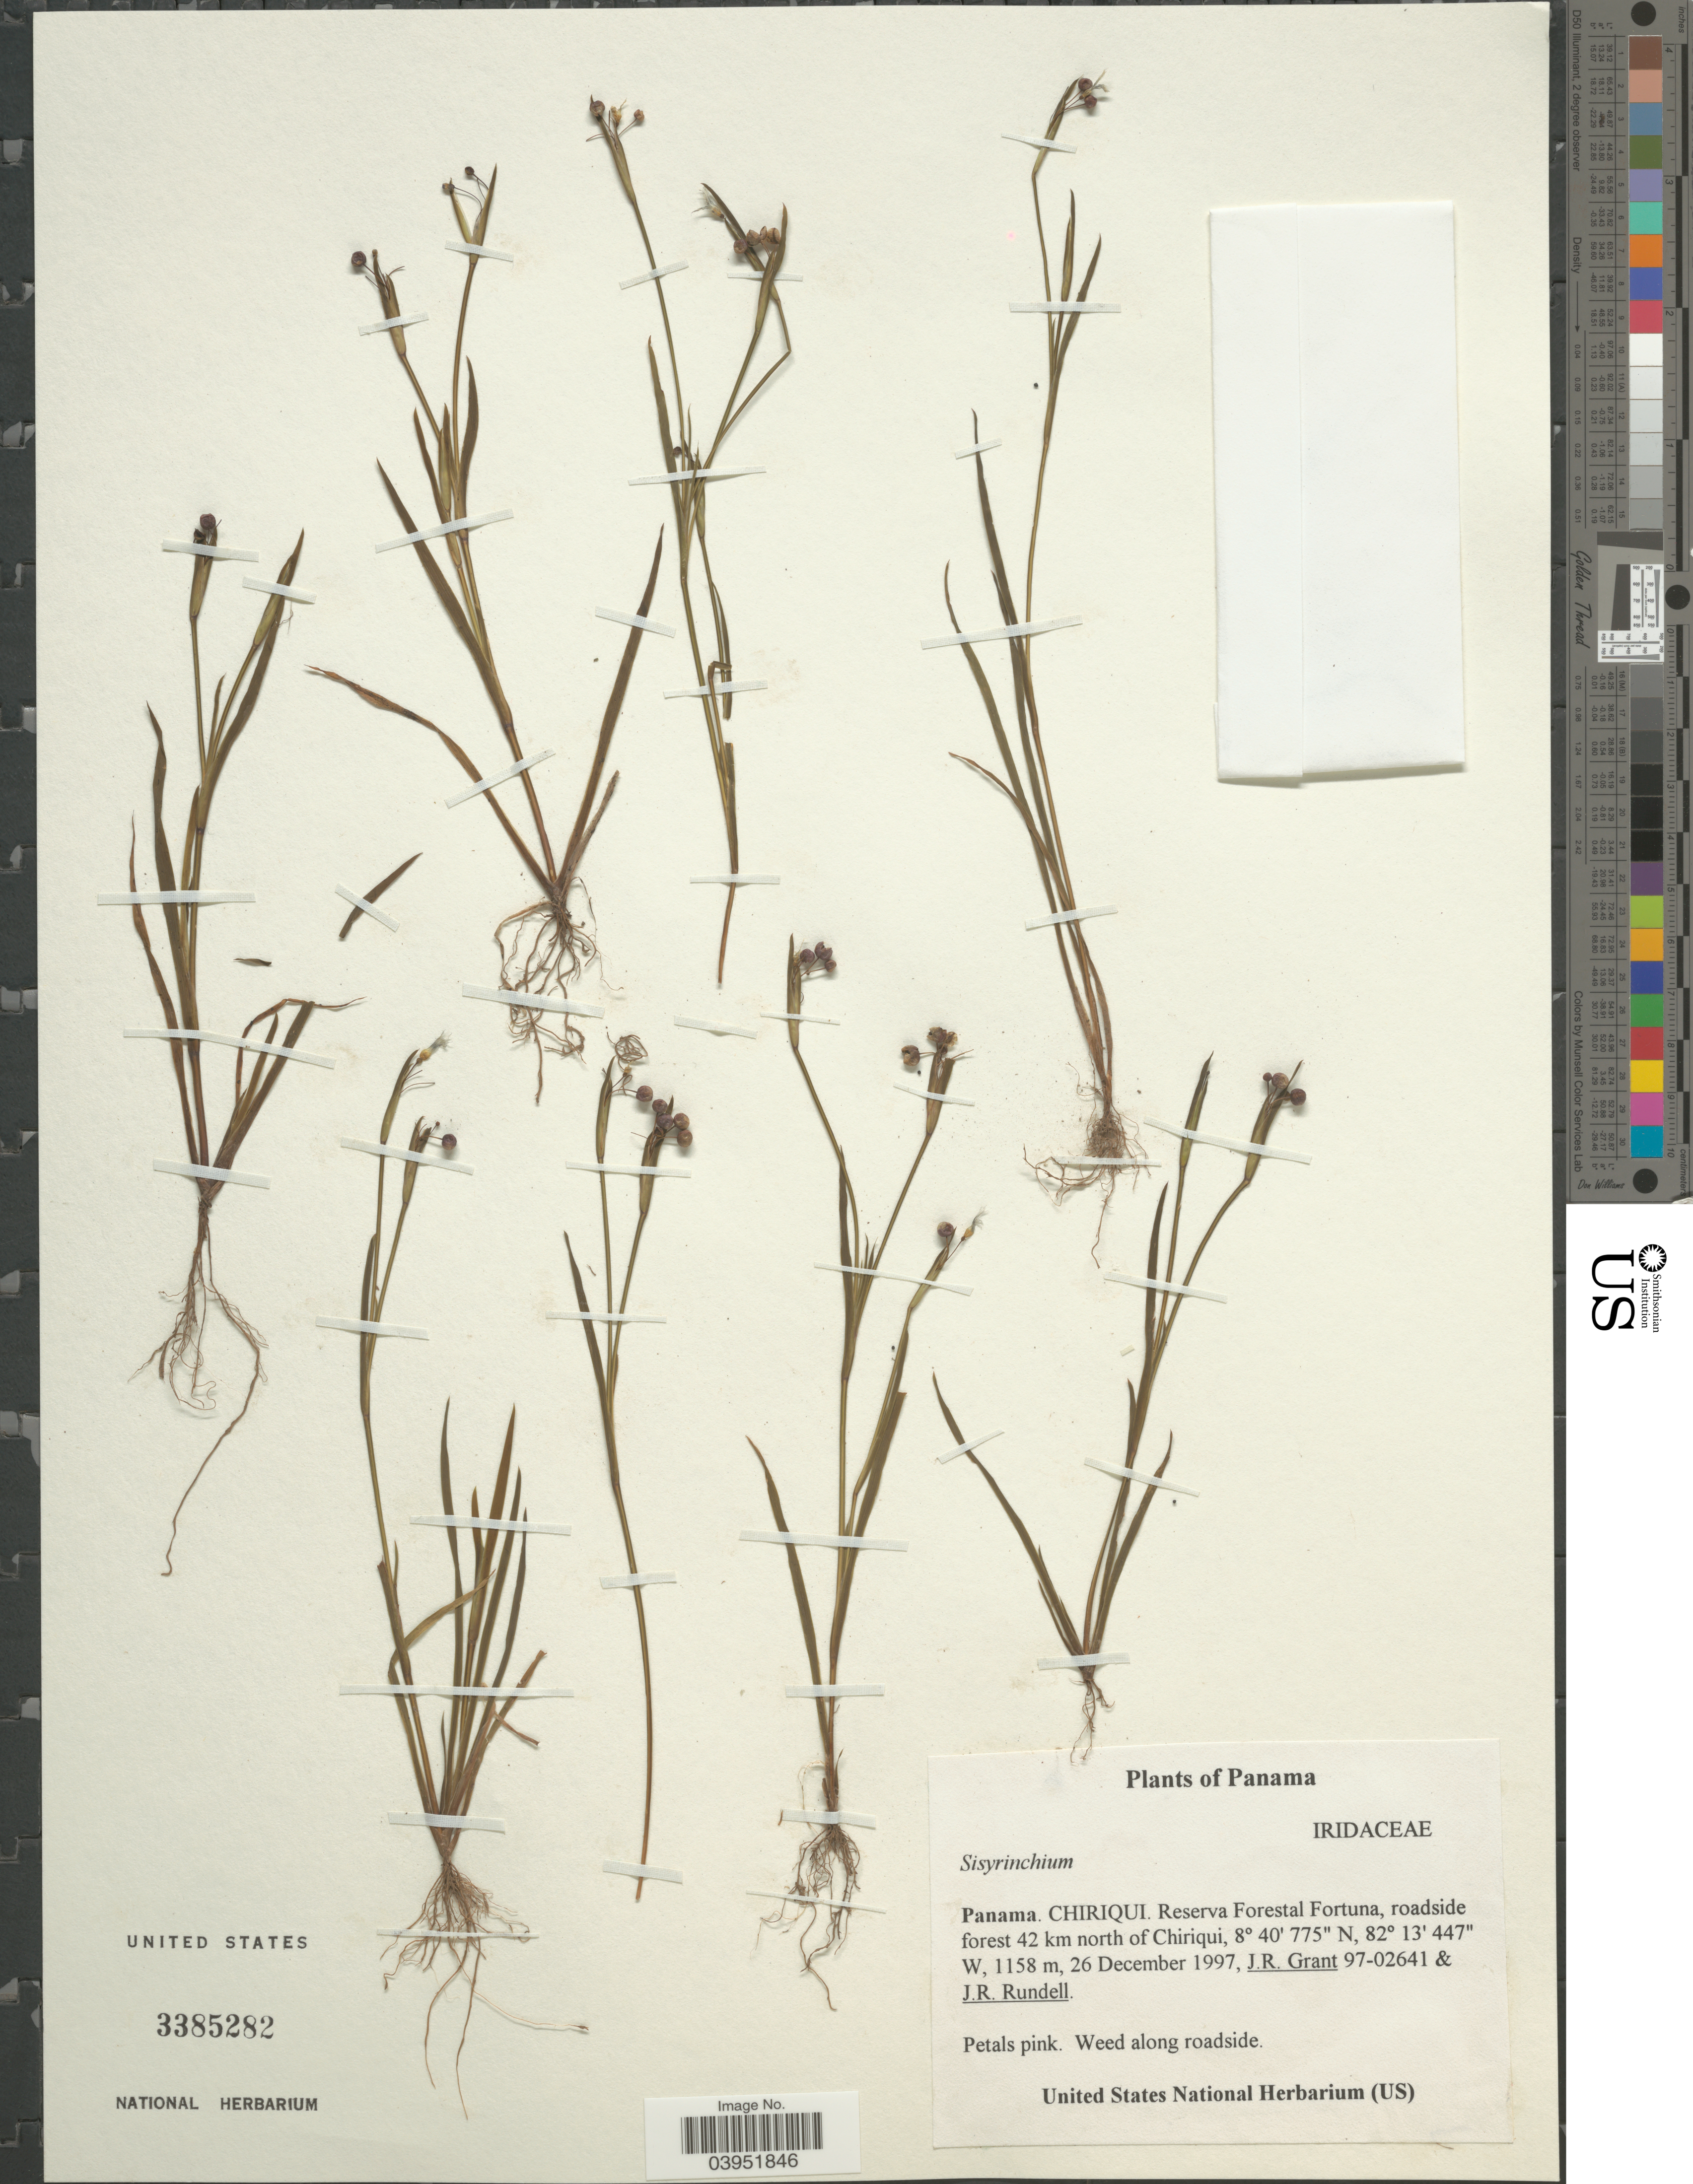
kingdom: Plantae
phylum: Tracheophyta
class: Liliopsida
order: Asparagales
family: Iridaceae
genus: Sisyrinchium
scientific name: Sisyrinchium sp.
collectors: J. Grant & J. R. Rundell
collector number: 97-02641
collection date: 1997-12-26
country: Panama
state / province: Chiriqui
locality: Reserva Forestal Fortuna, roadside forest 42 km north of Chiriqui.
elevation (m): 1158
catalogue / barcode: US 3385282